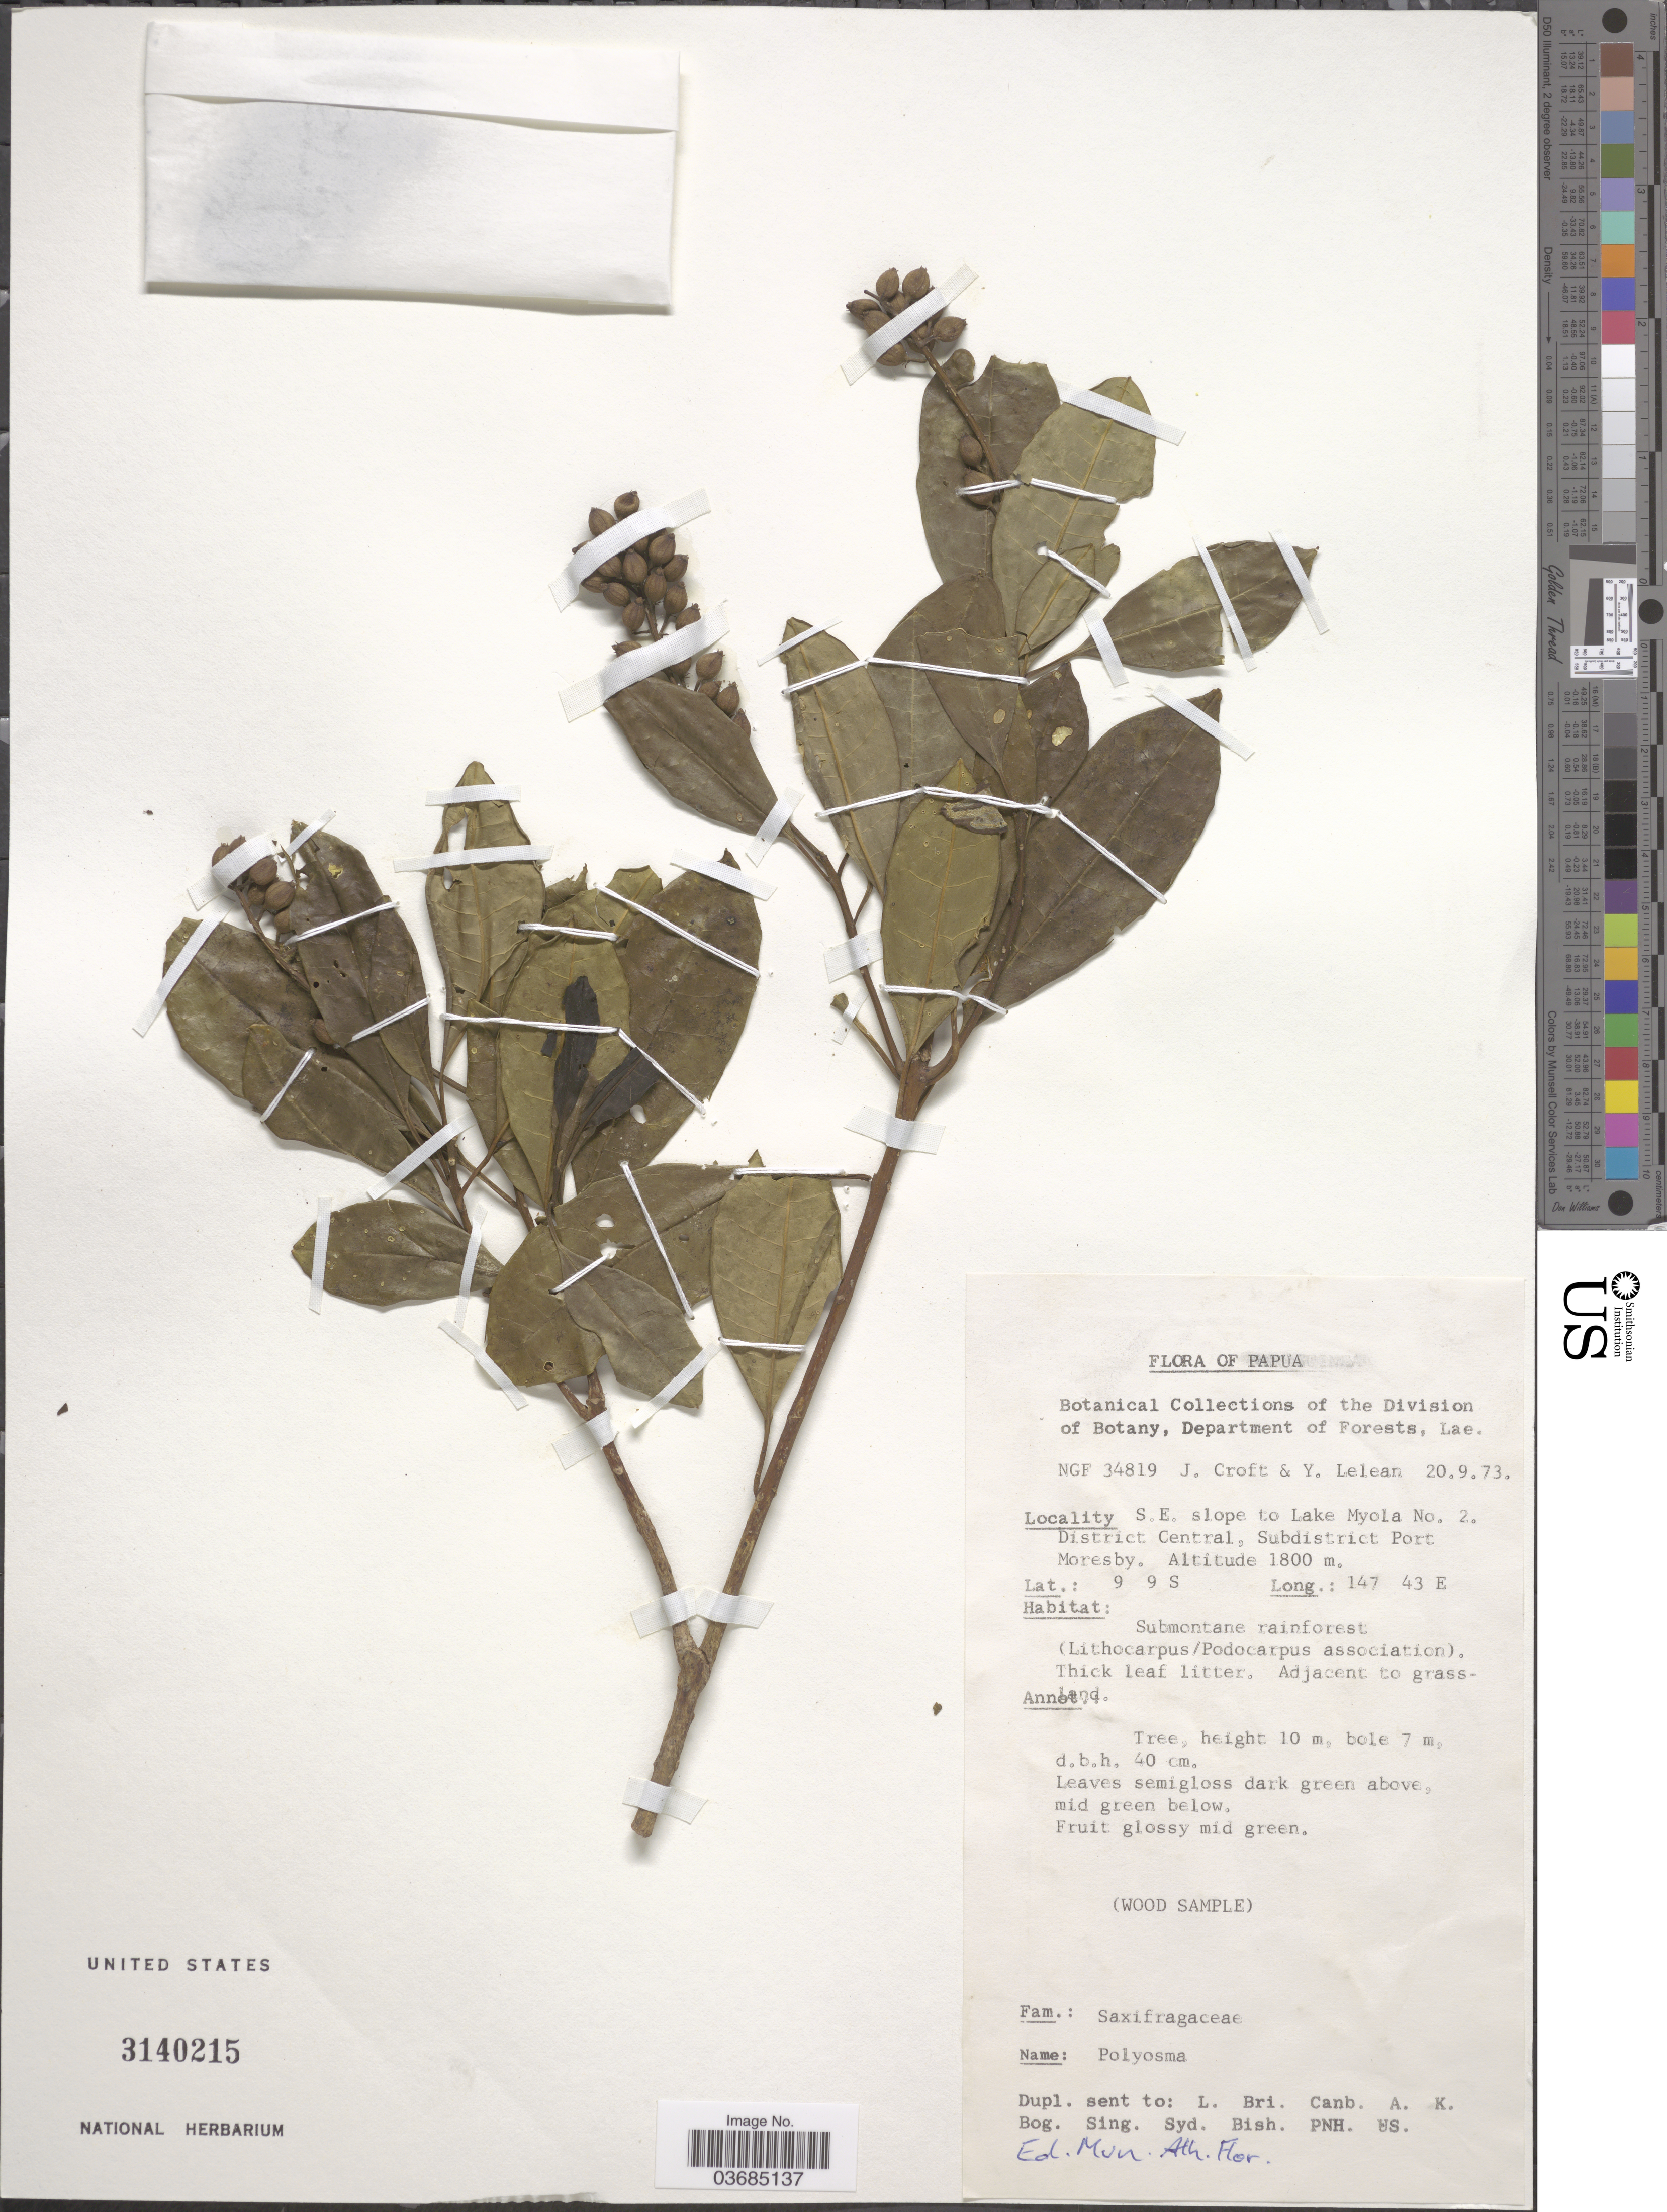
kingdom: Plantae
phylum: Tracheophyta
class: Magnoliopsida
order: Escalloniales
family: Escalloniaceae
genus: Polyosma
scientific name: Polyosma sp.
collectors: J. Croft & Y. Lelean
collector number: NGF 34819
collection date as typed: Transcribed d/m/y: 20/9/73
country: Papua New Guinea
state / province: Central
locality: Papua. S.E. slope to Lake Myola No. 2. District Central, Subdistrict Port Moresby.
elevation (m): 1800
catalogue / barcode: US 3140215